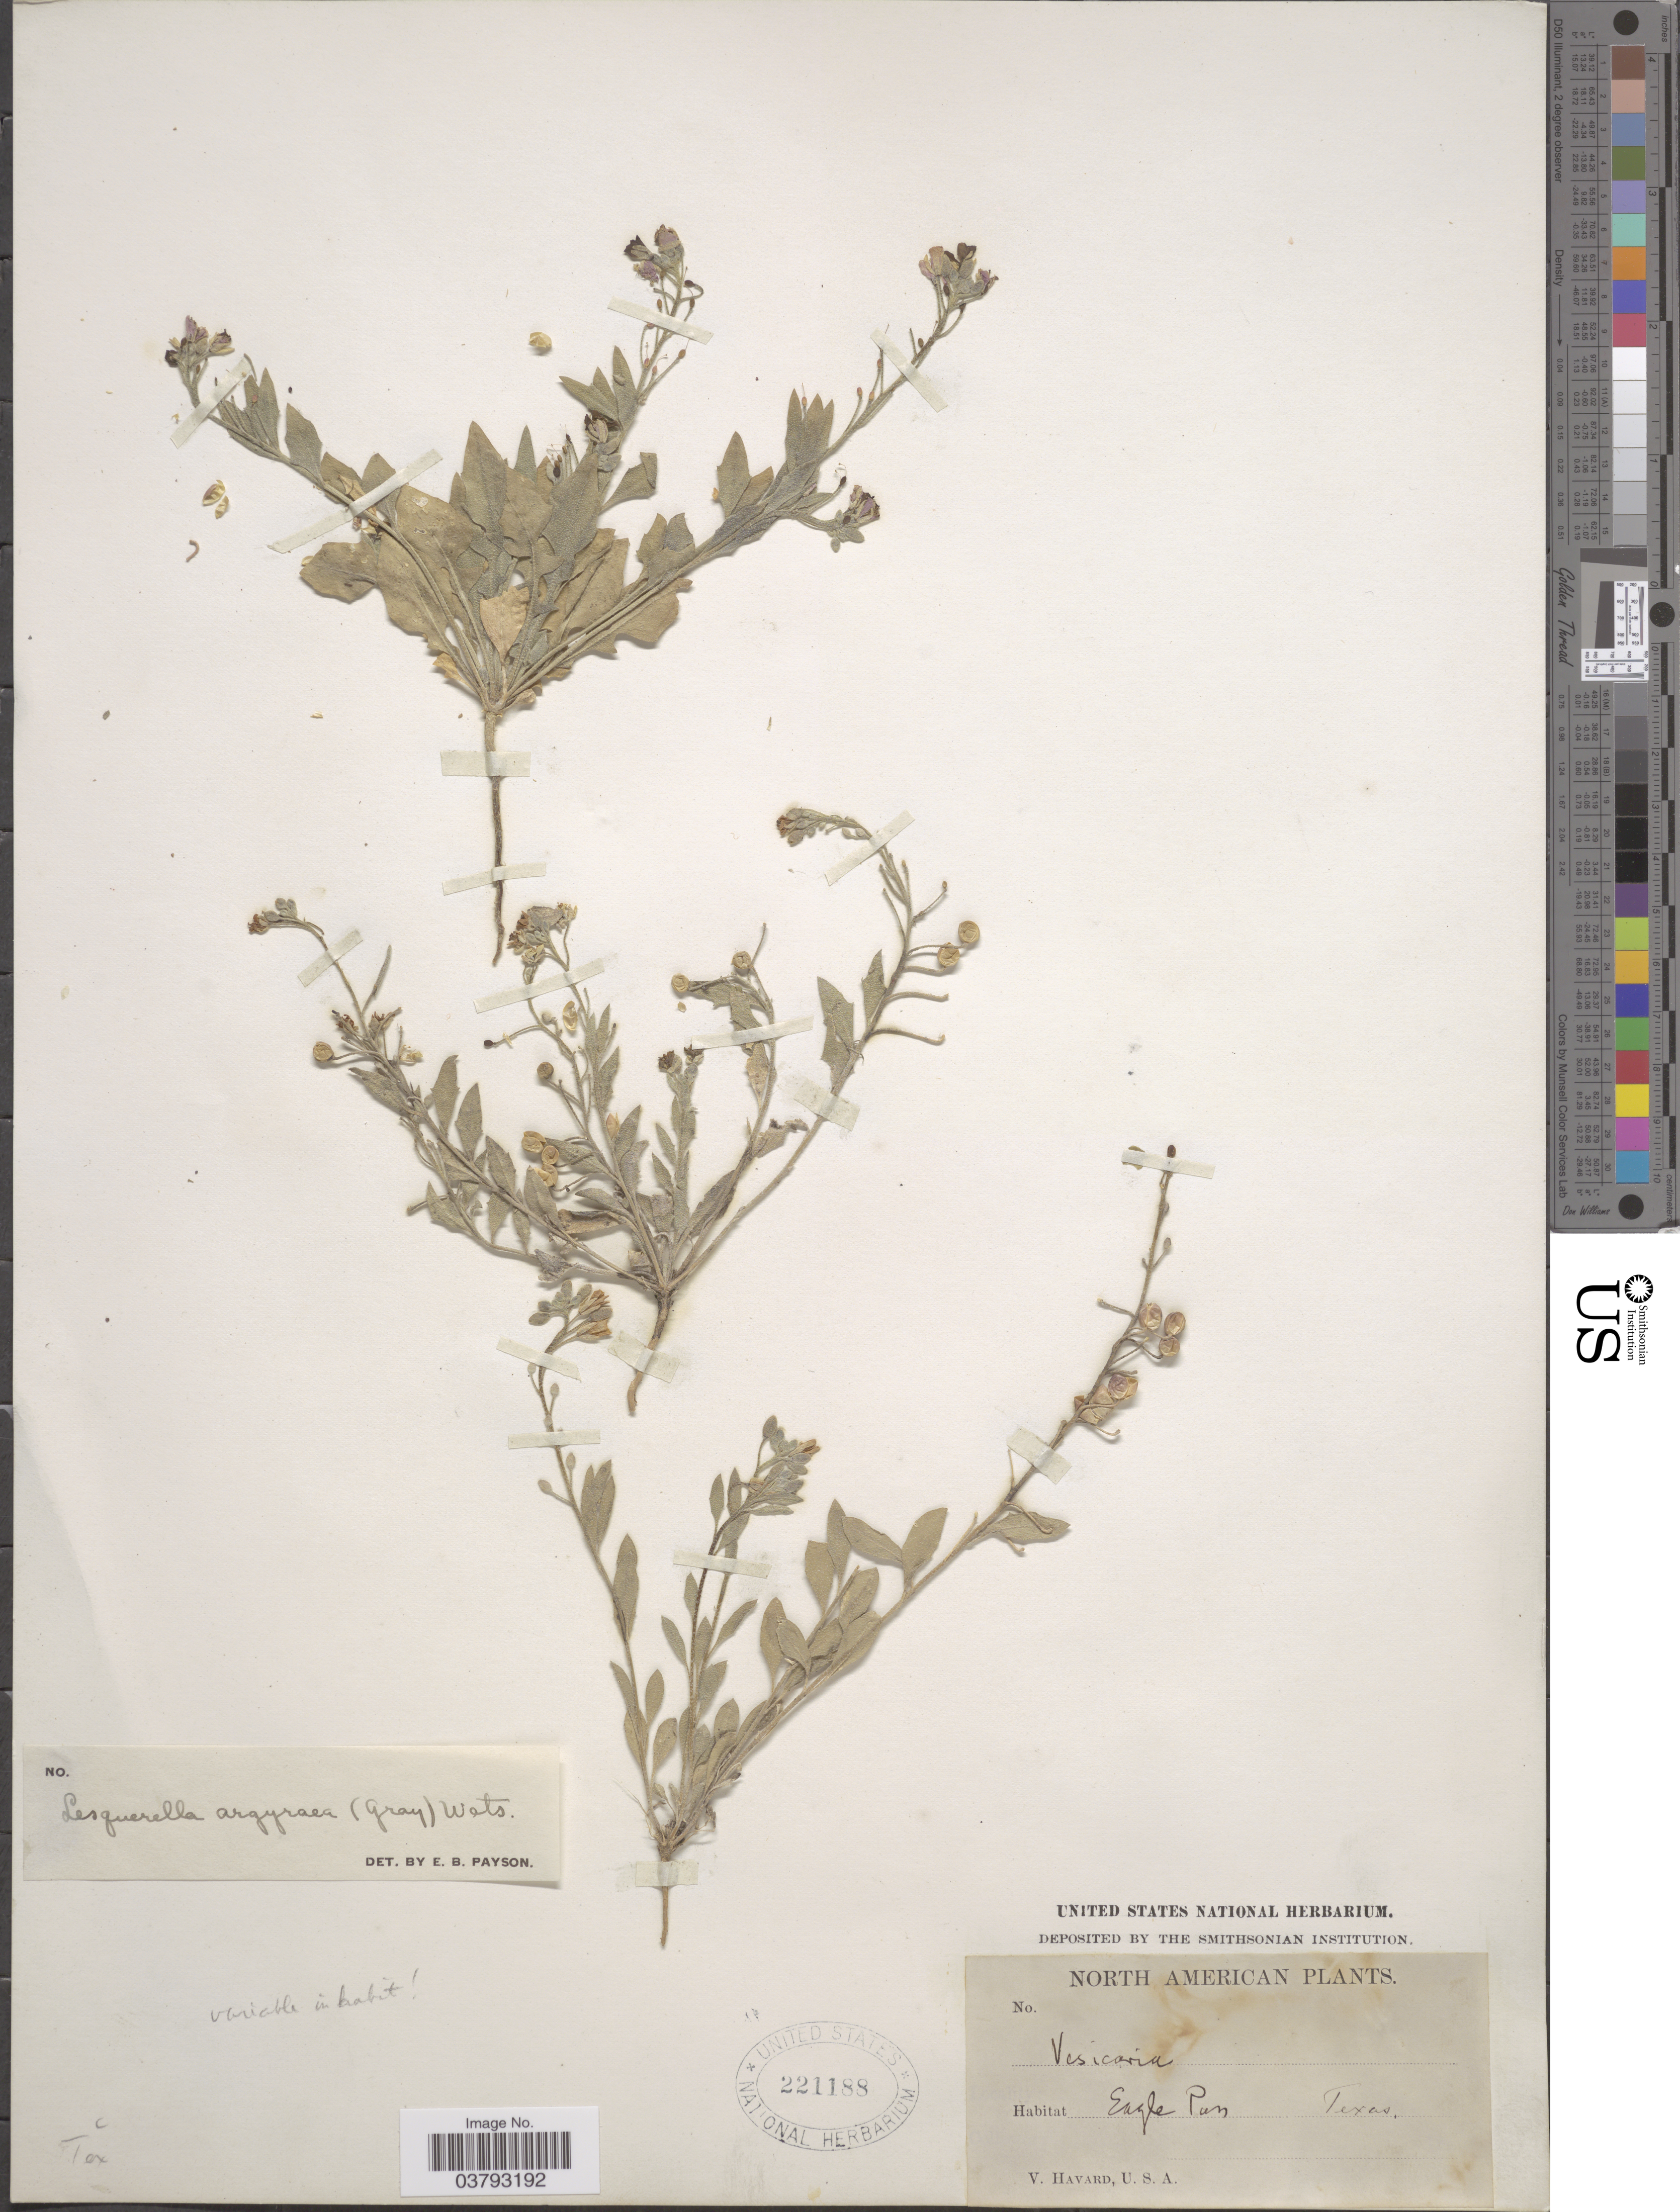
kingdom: Plantae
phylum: Tracheophyta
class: Magnoliopsida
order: Brassicales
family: Brassicaceae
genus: Lesquerella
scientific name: Lesquerella argyraea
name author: (A. Gray) S. Watson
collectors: V. Havard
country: United States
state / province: Texas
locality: Eagle Pass.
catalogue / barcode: US 221188